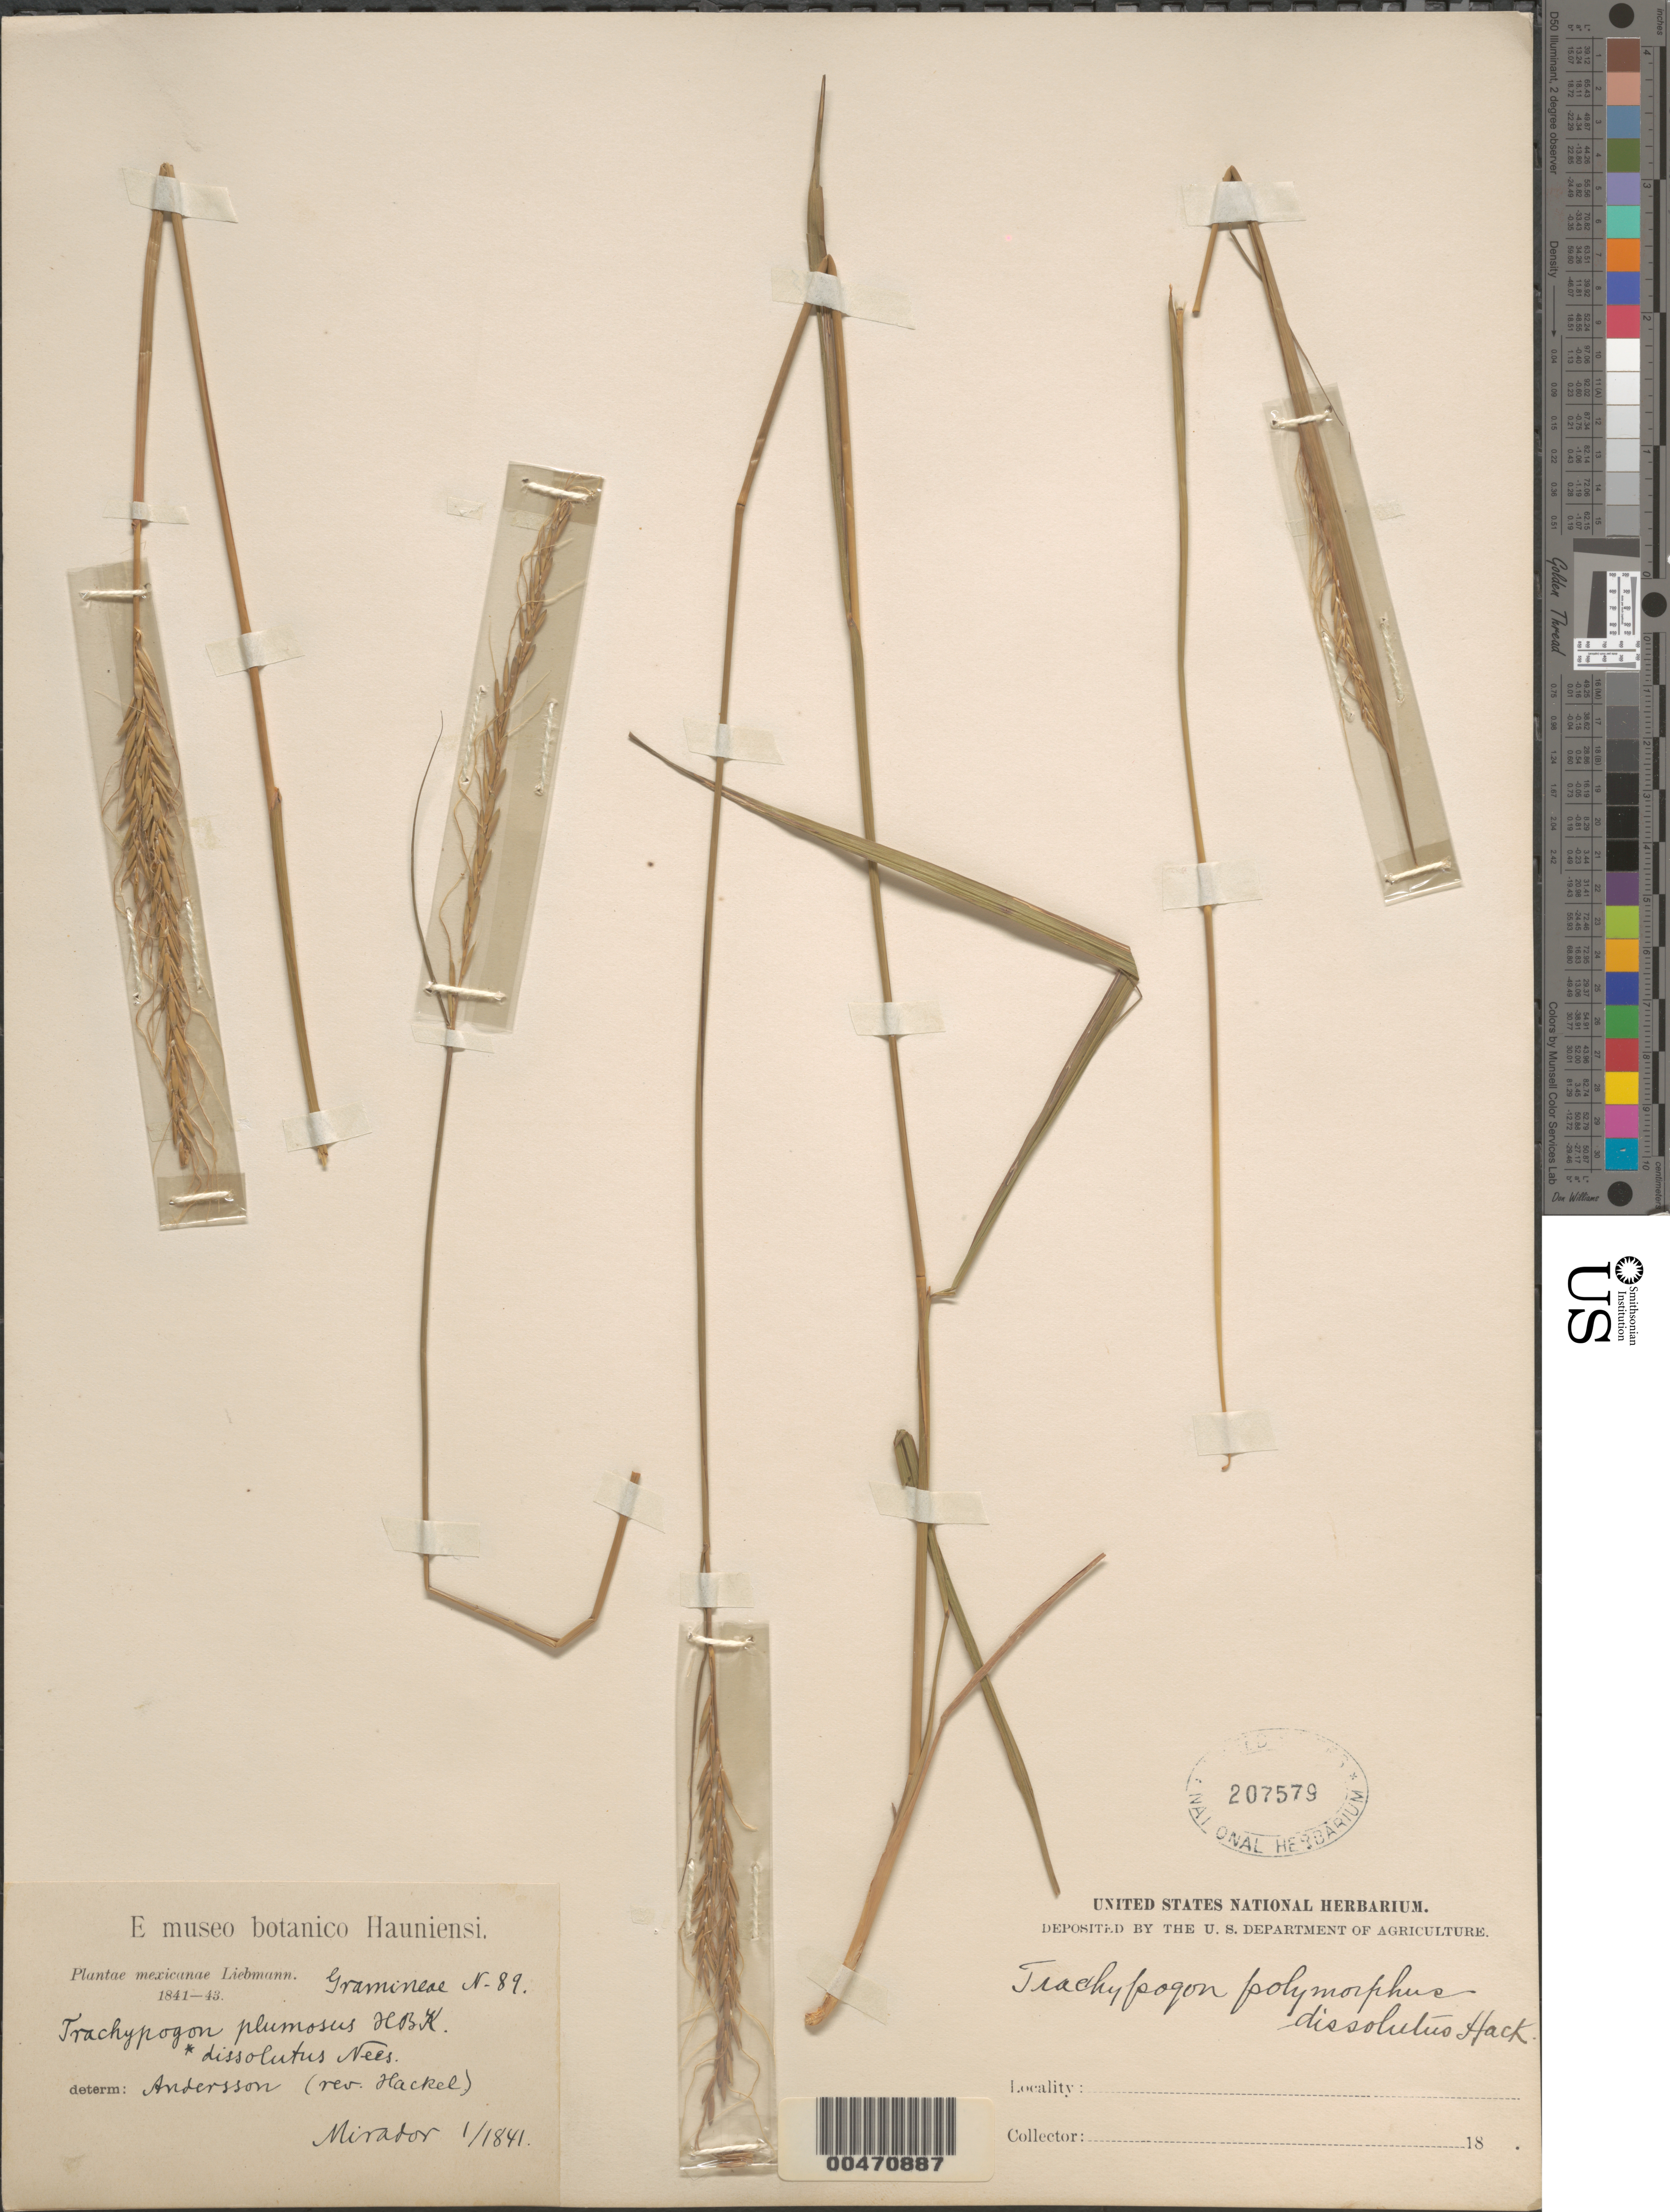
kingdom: Plantae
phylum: Tracheophyta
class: Liliopsida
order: Poales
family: Poaceae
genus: Trachypogon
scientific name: Trachypogon angustifolius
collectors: F. M. Liebmann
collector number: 89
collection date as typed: Jan 1841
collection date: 1841-01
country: Mexico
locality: Mirador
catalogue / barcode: US 207579